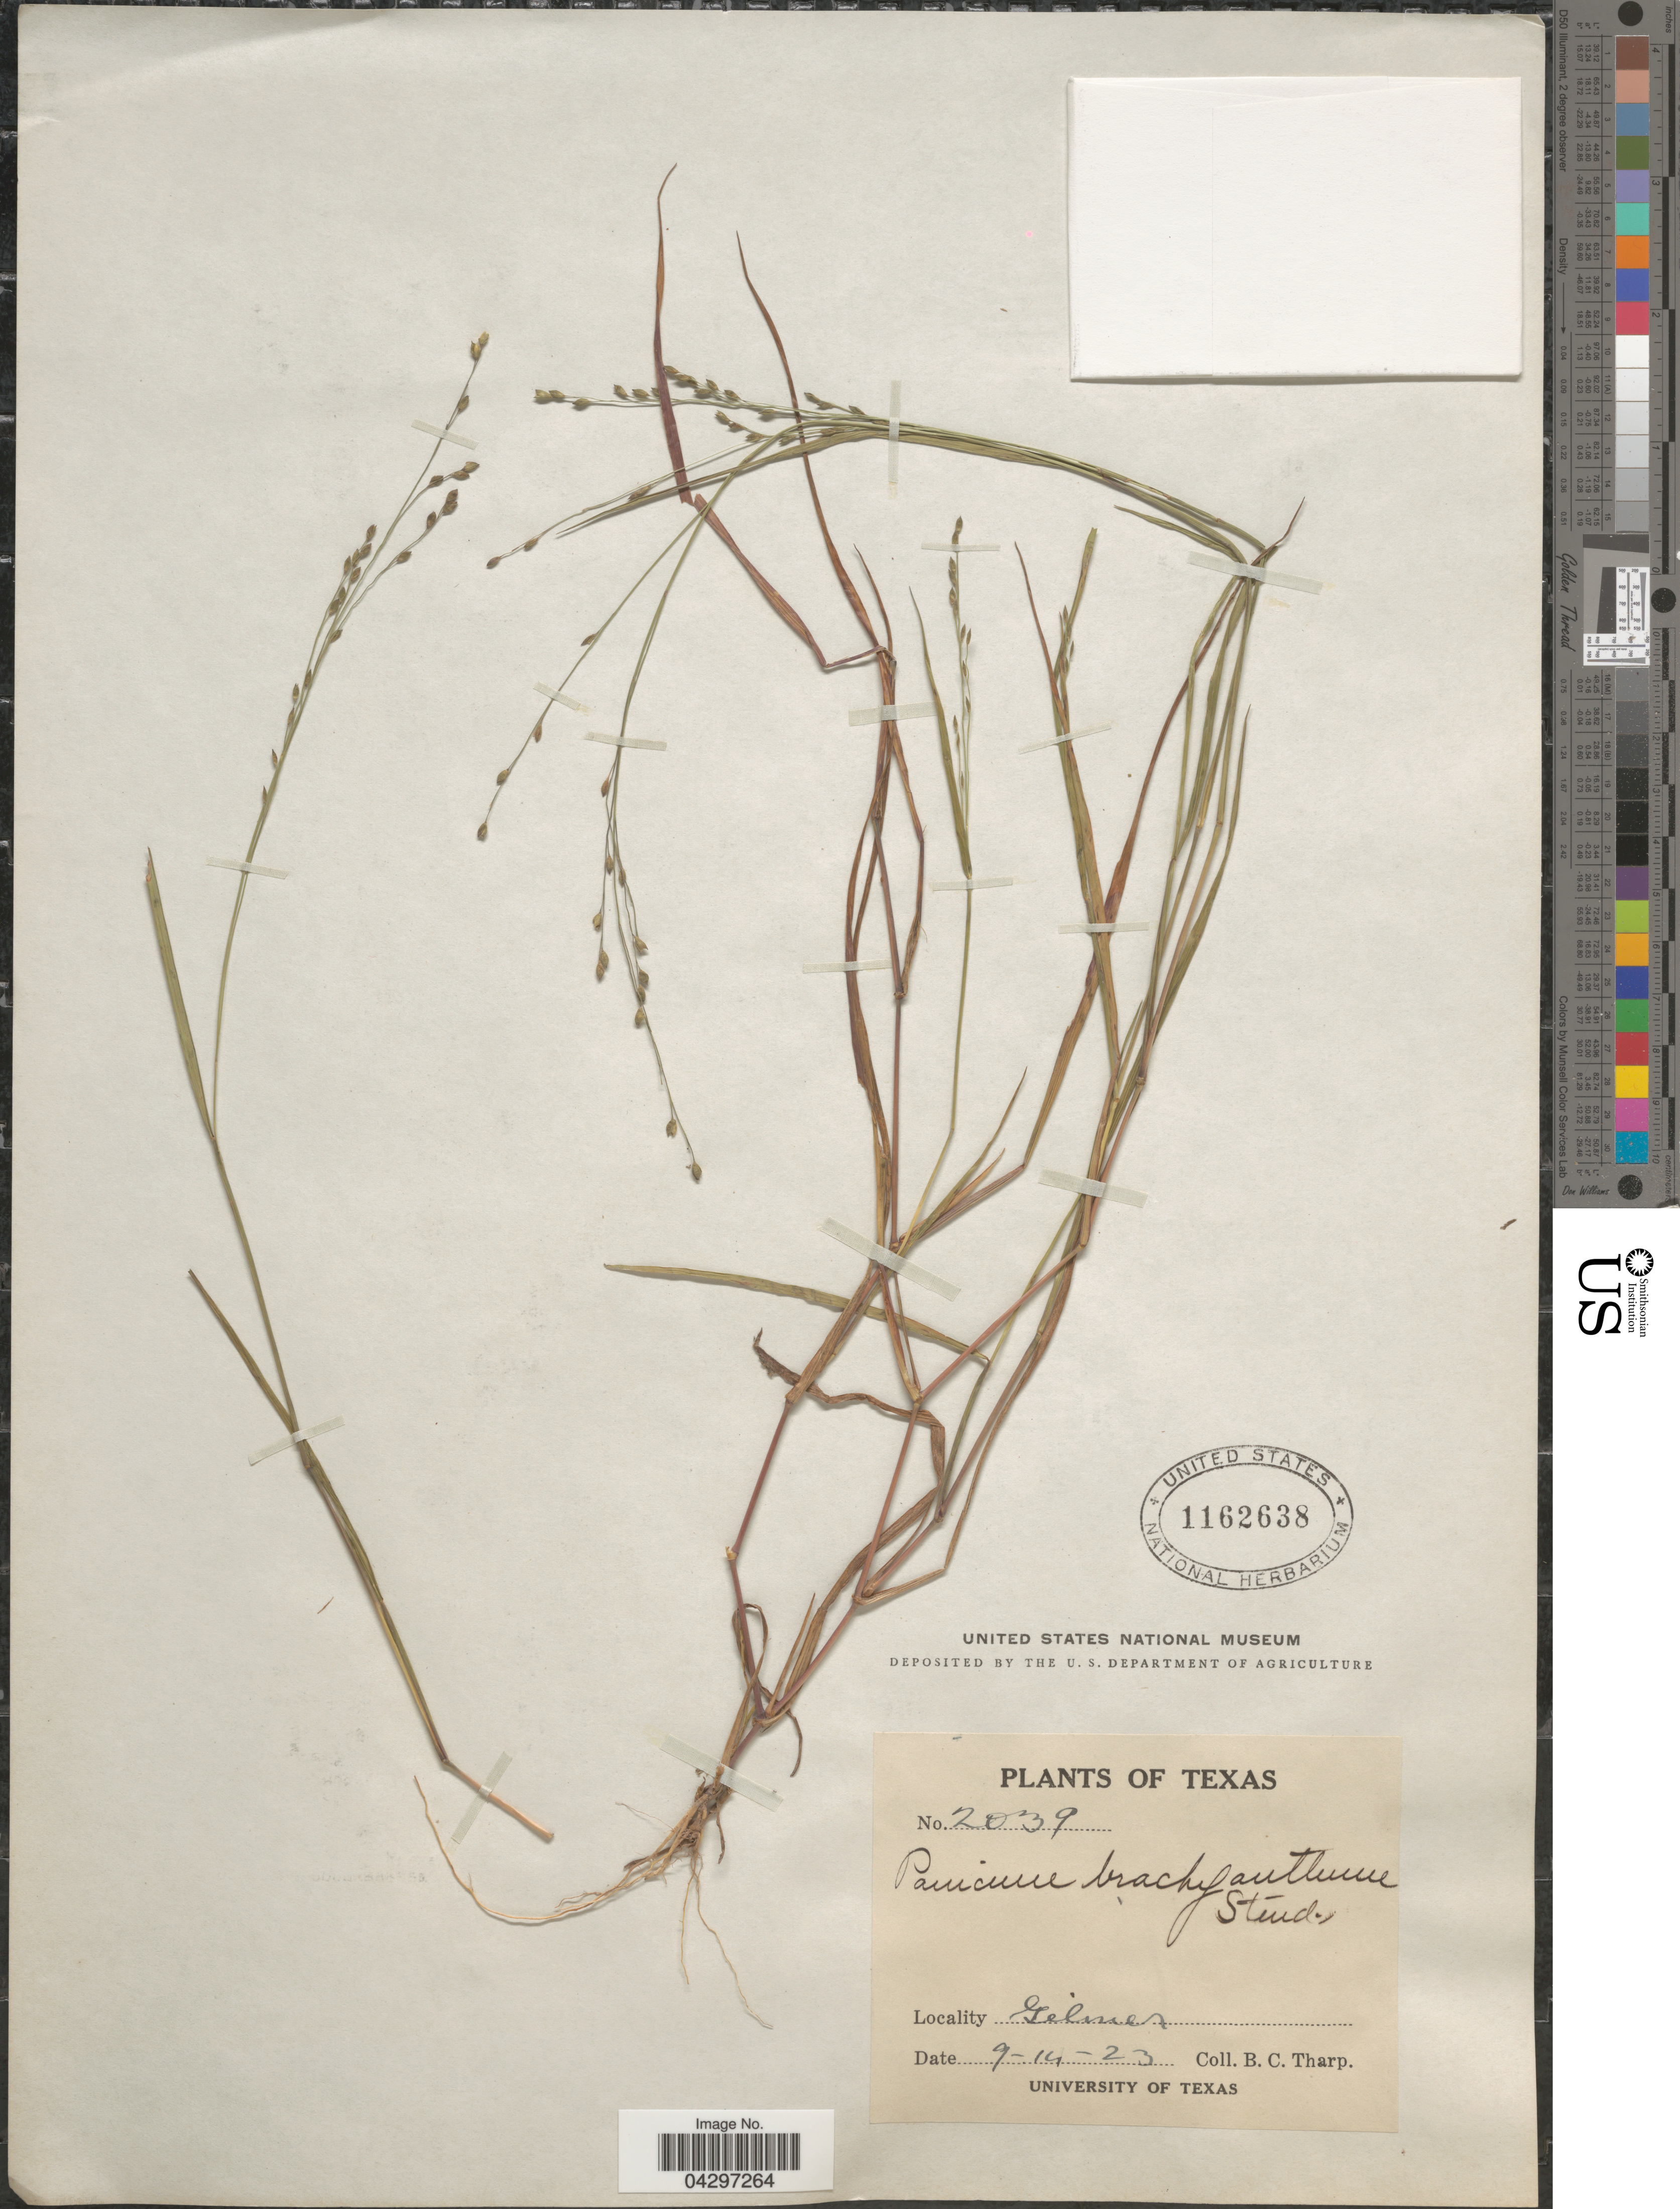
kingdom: Plantae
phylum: Tracheophyta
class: Liliopsida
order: Poales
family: Poaceae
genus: Panicum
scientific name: Panicum brachyanthum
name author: Steud.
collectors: B. C. Tharp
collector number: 2039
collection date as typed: Transcribed d/m/y: 14/9/23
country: United States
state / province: Texas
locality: Gilmer.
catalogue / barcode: US 1162638